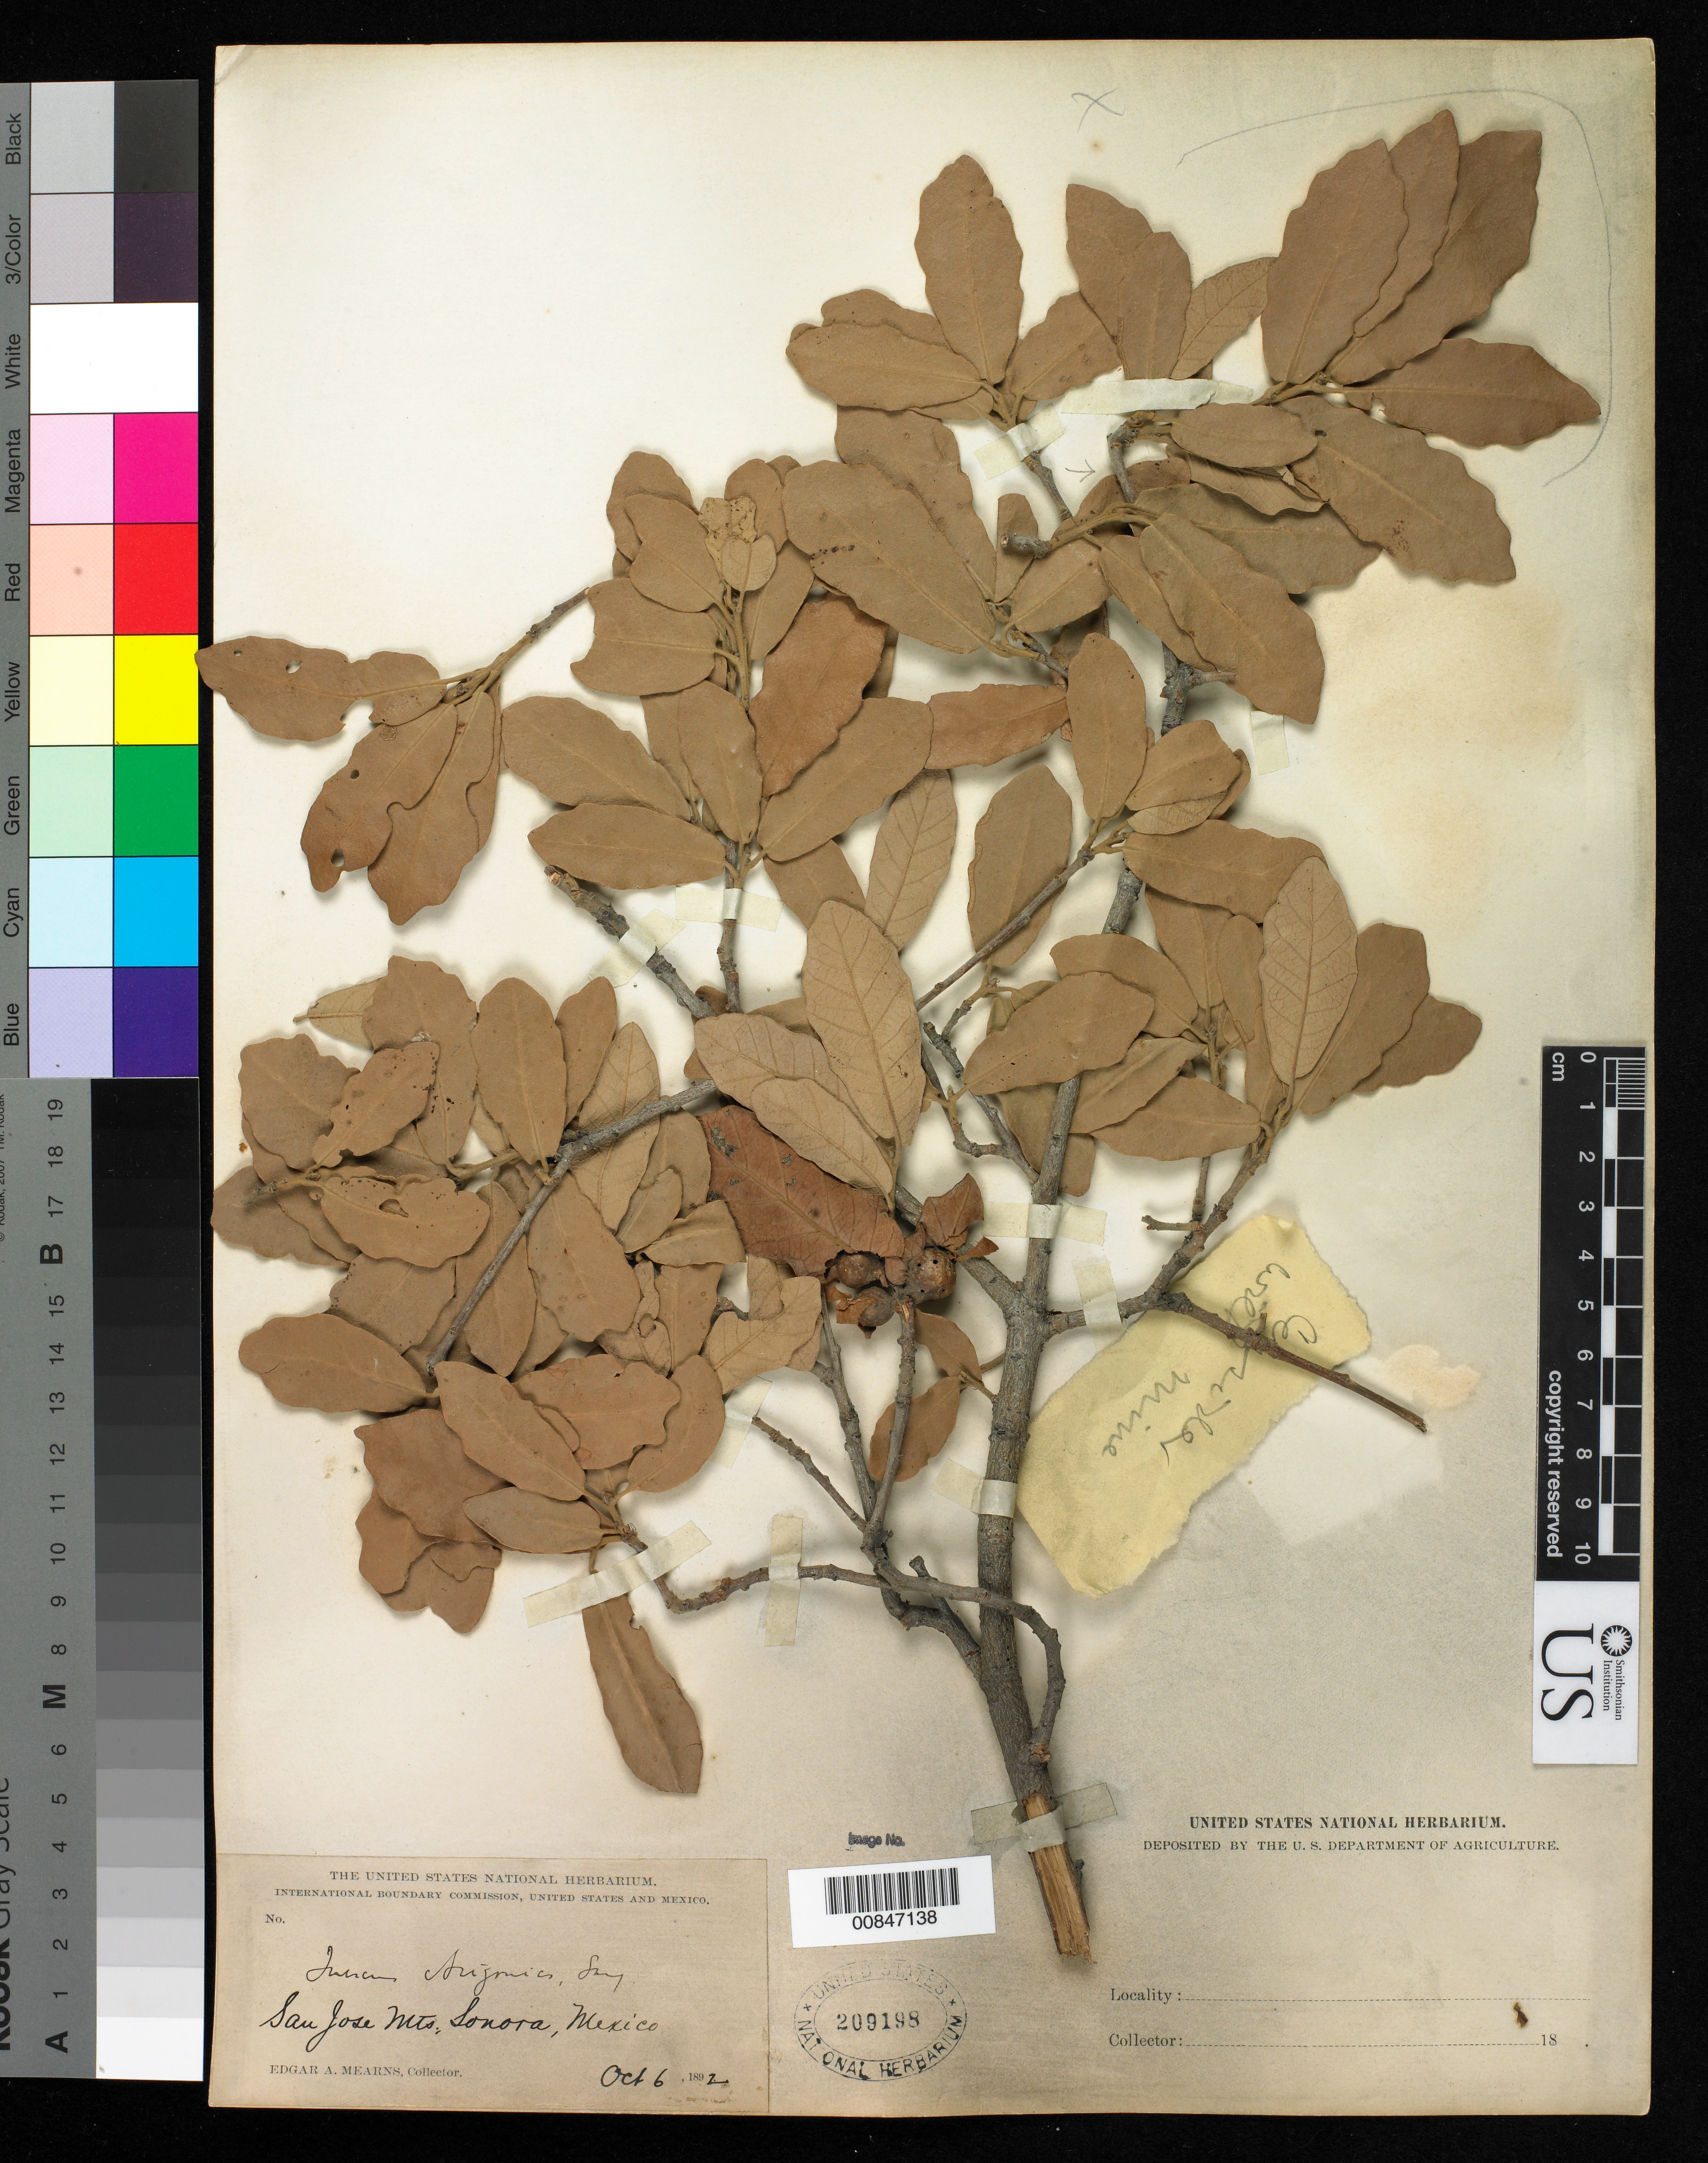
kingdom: Plantae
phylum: Tracheophyta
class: Magnoliopsida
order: Fagales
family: Fagaceae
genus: Quercus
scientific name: Quercus arizonica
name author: Sarg.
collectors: E. A. Mearns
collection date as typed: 06 Oct 1892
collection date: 1892-10-06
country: Mexico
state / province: Sonora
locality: San José Mts., Sonora.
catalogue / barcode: US 209198